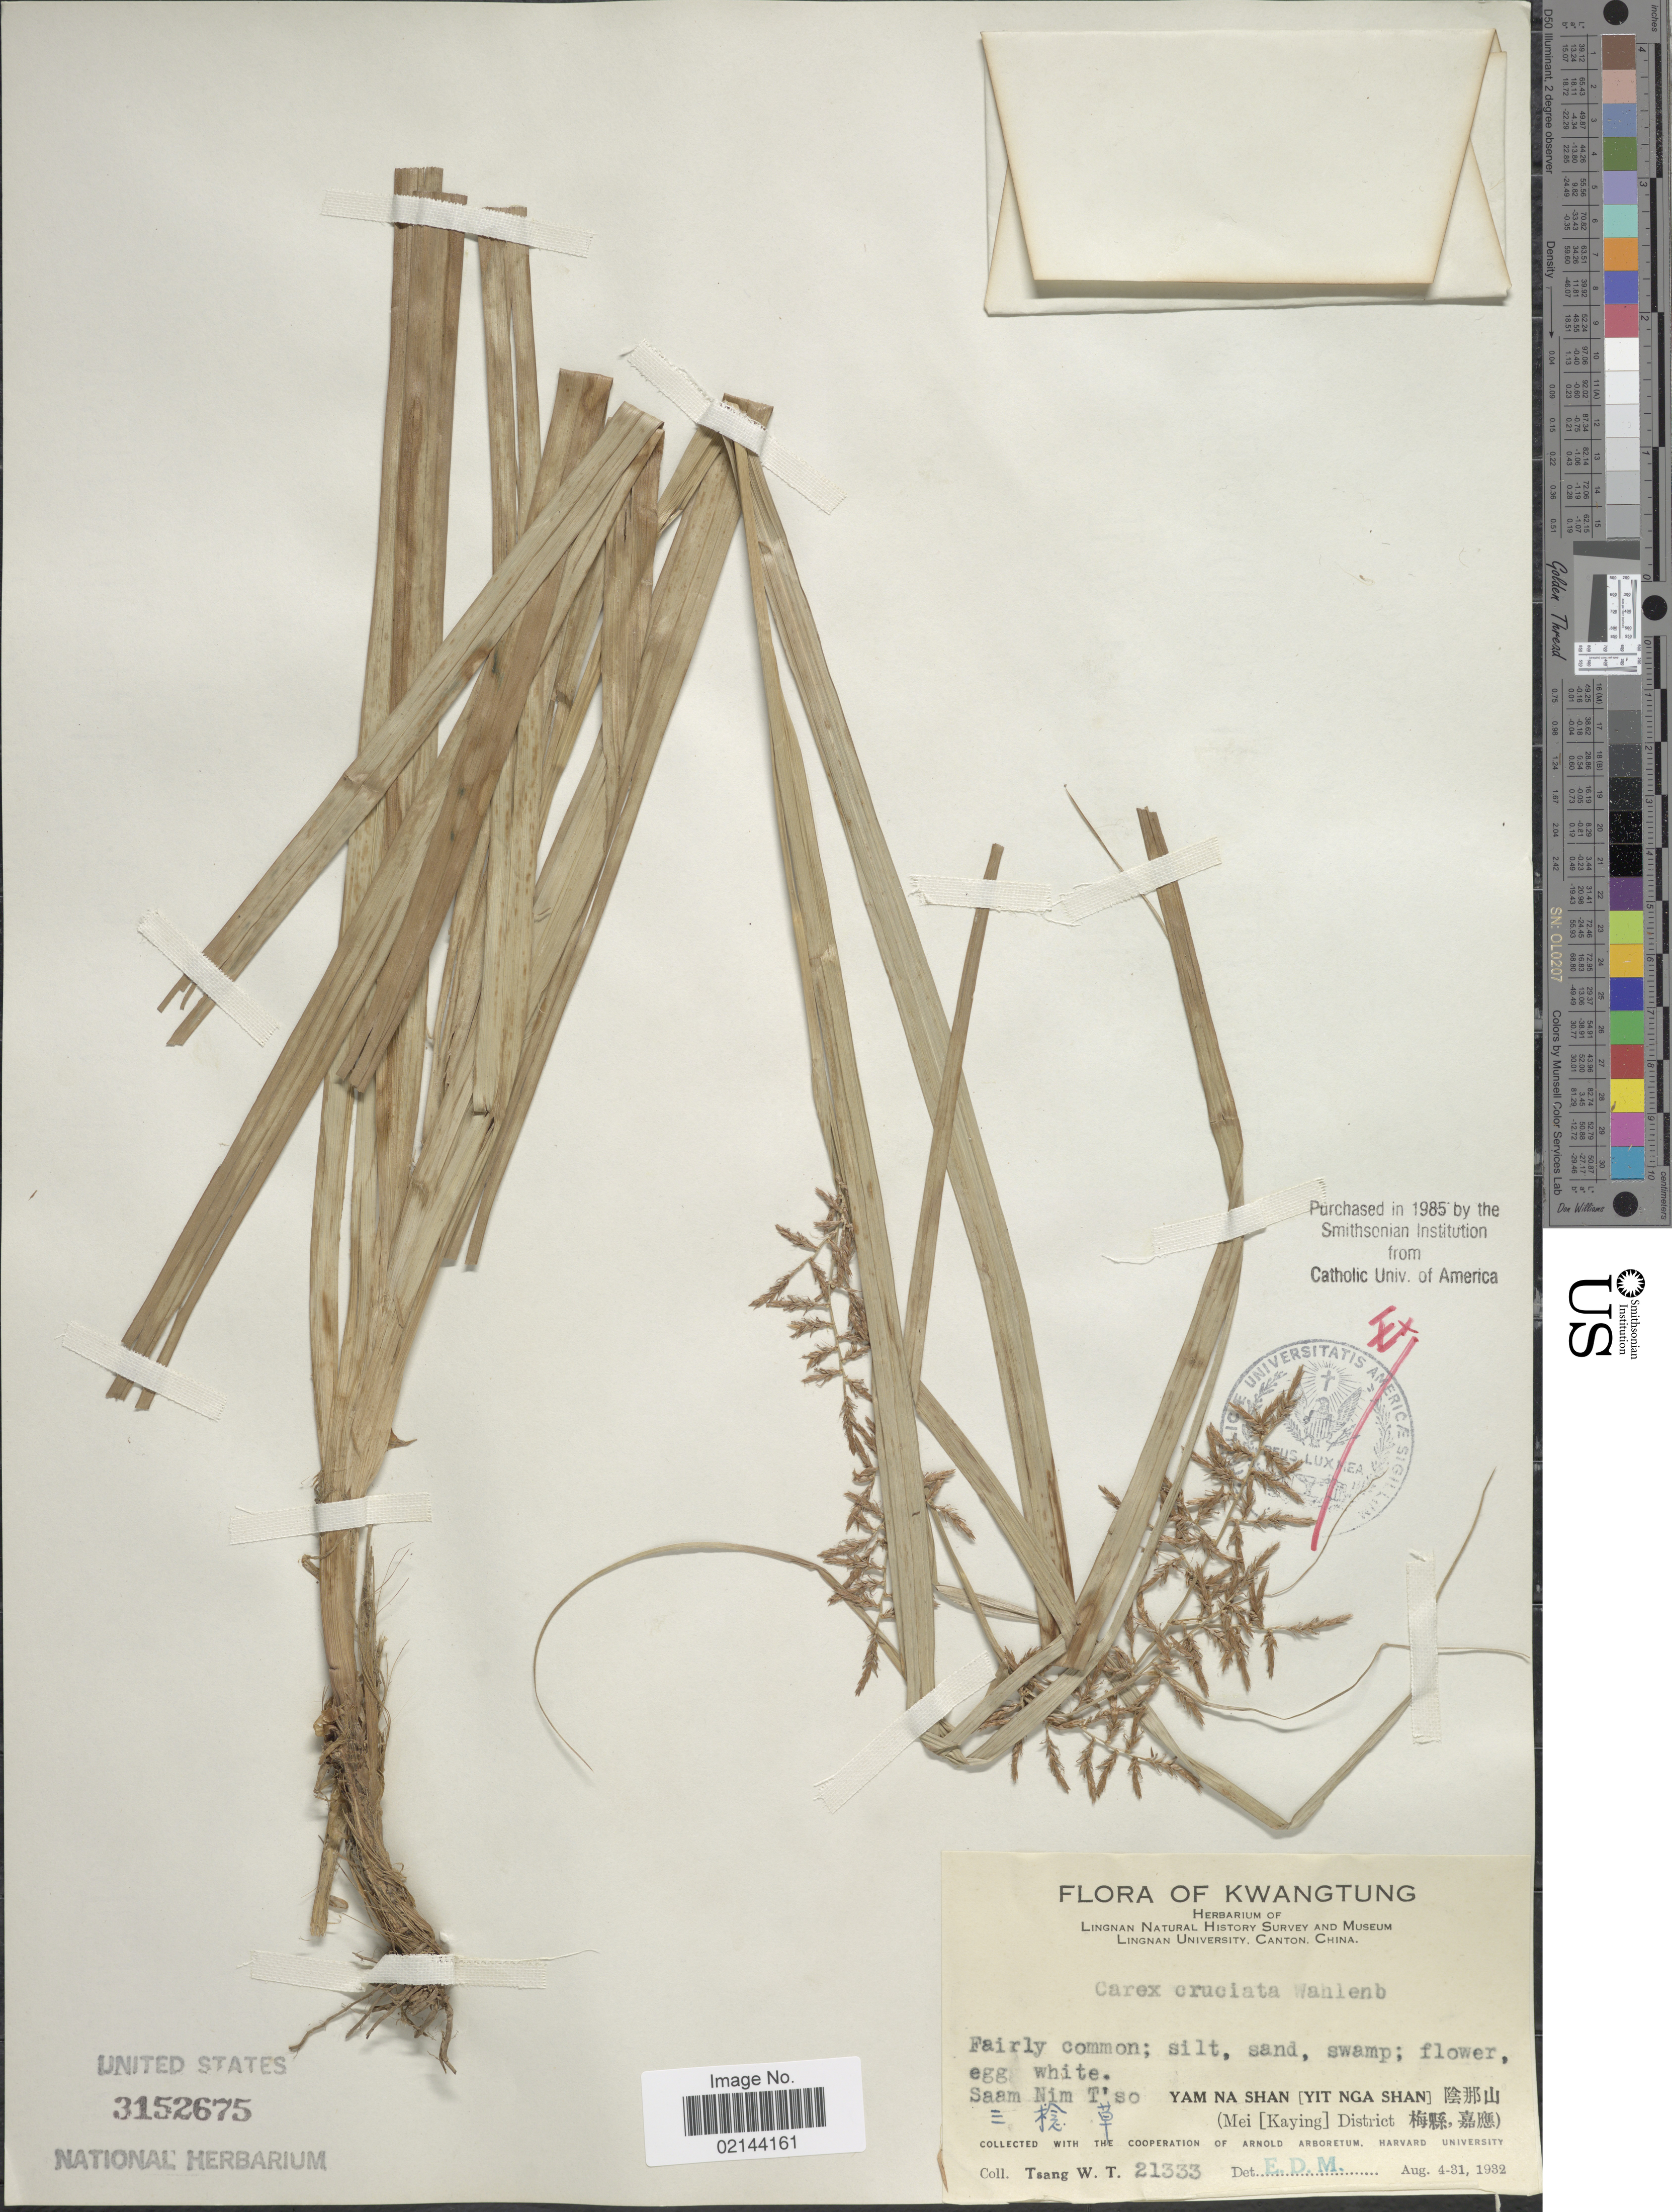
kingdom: Plantae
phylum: Tracheophyta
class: Liliopsida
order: Poales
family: Cyperaceae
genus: Carex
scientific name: Carex cruciata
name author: Wahlenb.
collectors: W. T. Tsang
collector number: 21333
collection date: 1932-08-04/1932-08-31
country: China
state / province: Guangdong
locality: Kwangtung, Saam Nim T' so, Yam Na Shan [Yit Nga Shan] (Mei[Kaying] District)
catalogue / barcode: US 3152675